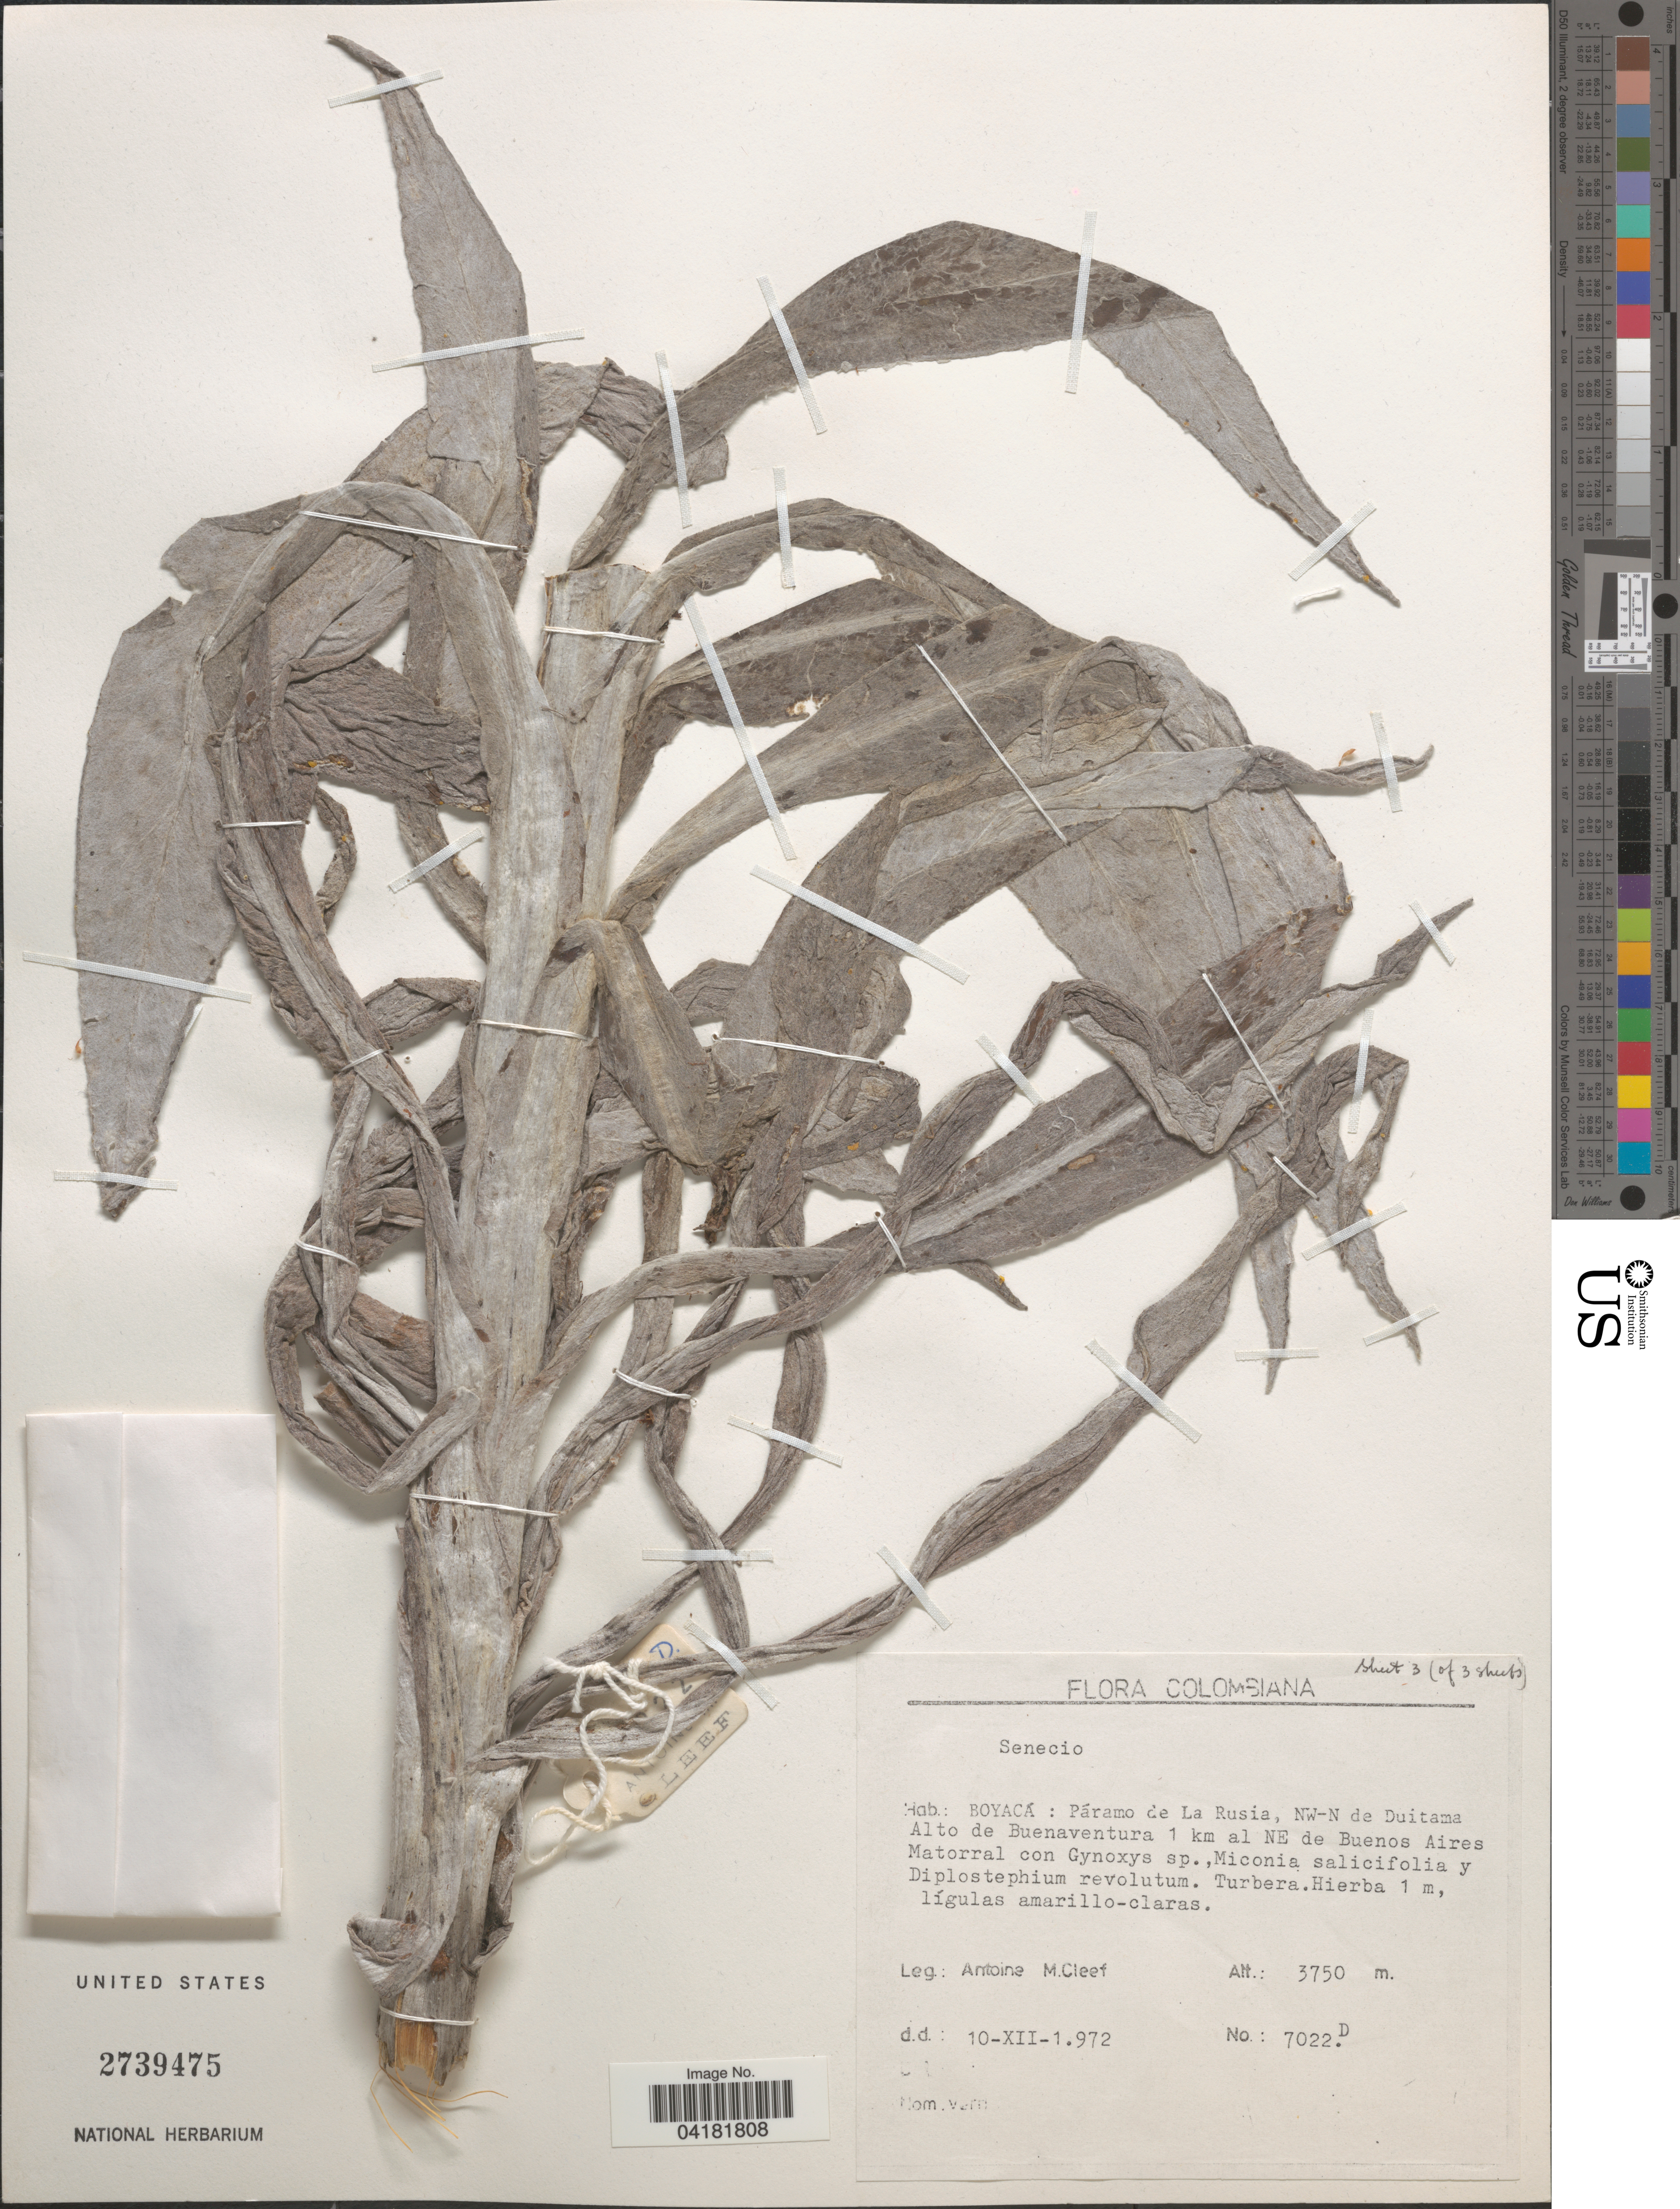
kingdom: Plantae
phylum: Tracheophyta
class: Magnoliopsida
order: Asterales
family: Asteraceae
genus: Senecio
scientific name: Senecio sp.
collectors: A. M. Cleef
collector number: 7022D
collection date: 1972-12-10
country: Colombia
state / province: Boyacá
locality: Colombiana. Páramo de La Rusia, NW-N de Duitama. Alto de Buenaventura 1 km al NE de Buenos Aires.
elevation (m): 3750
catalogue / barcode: US 2739475